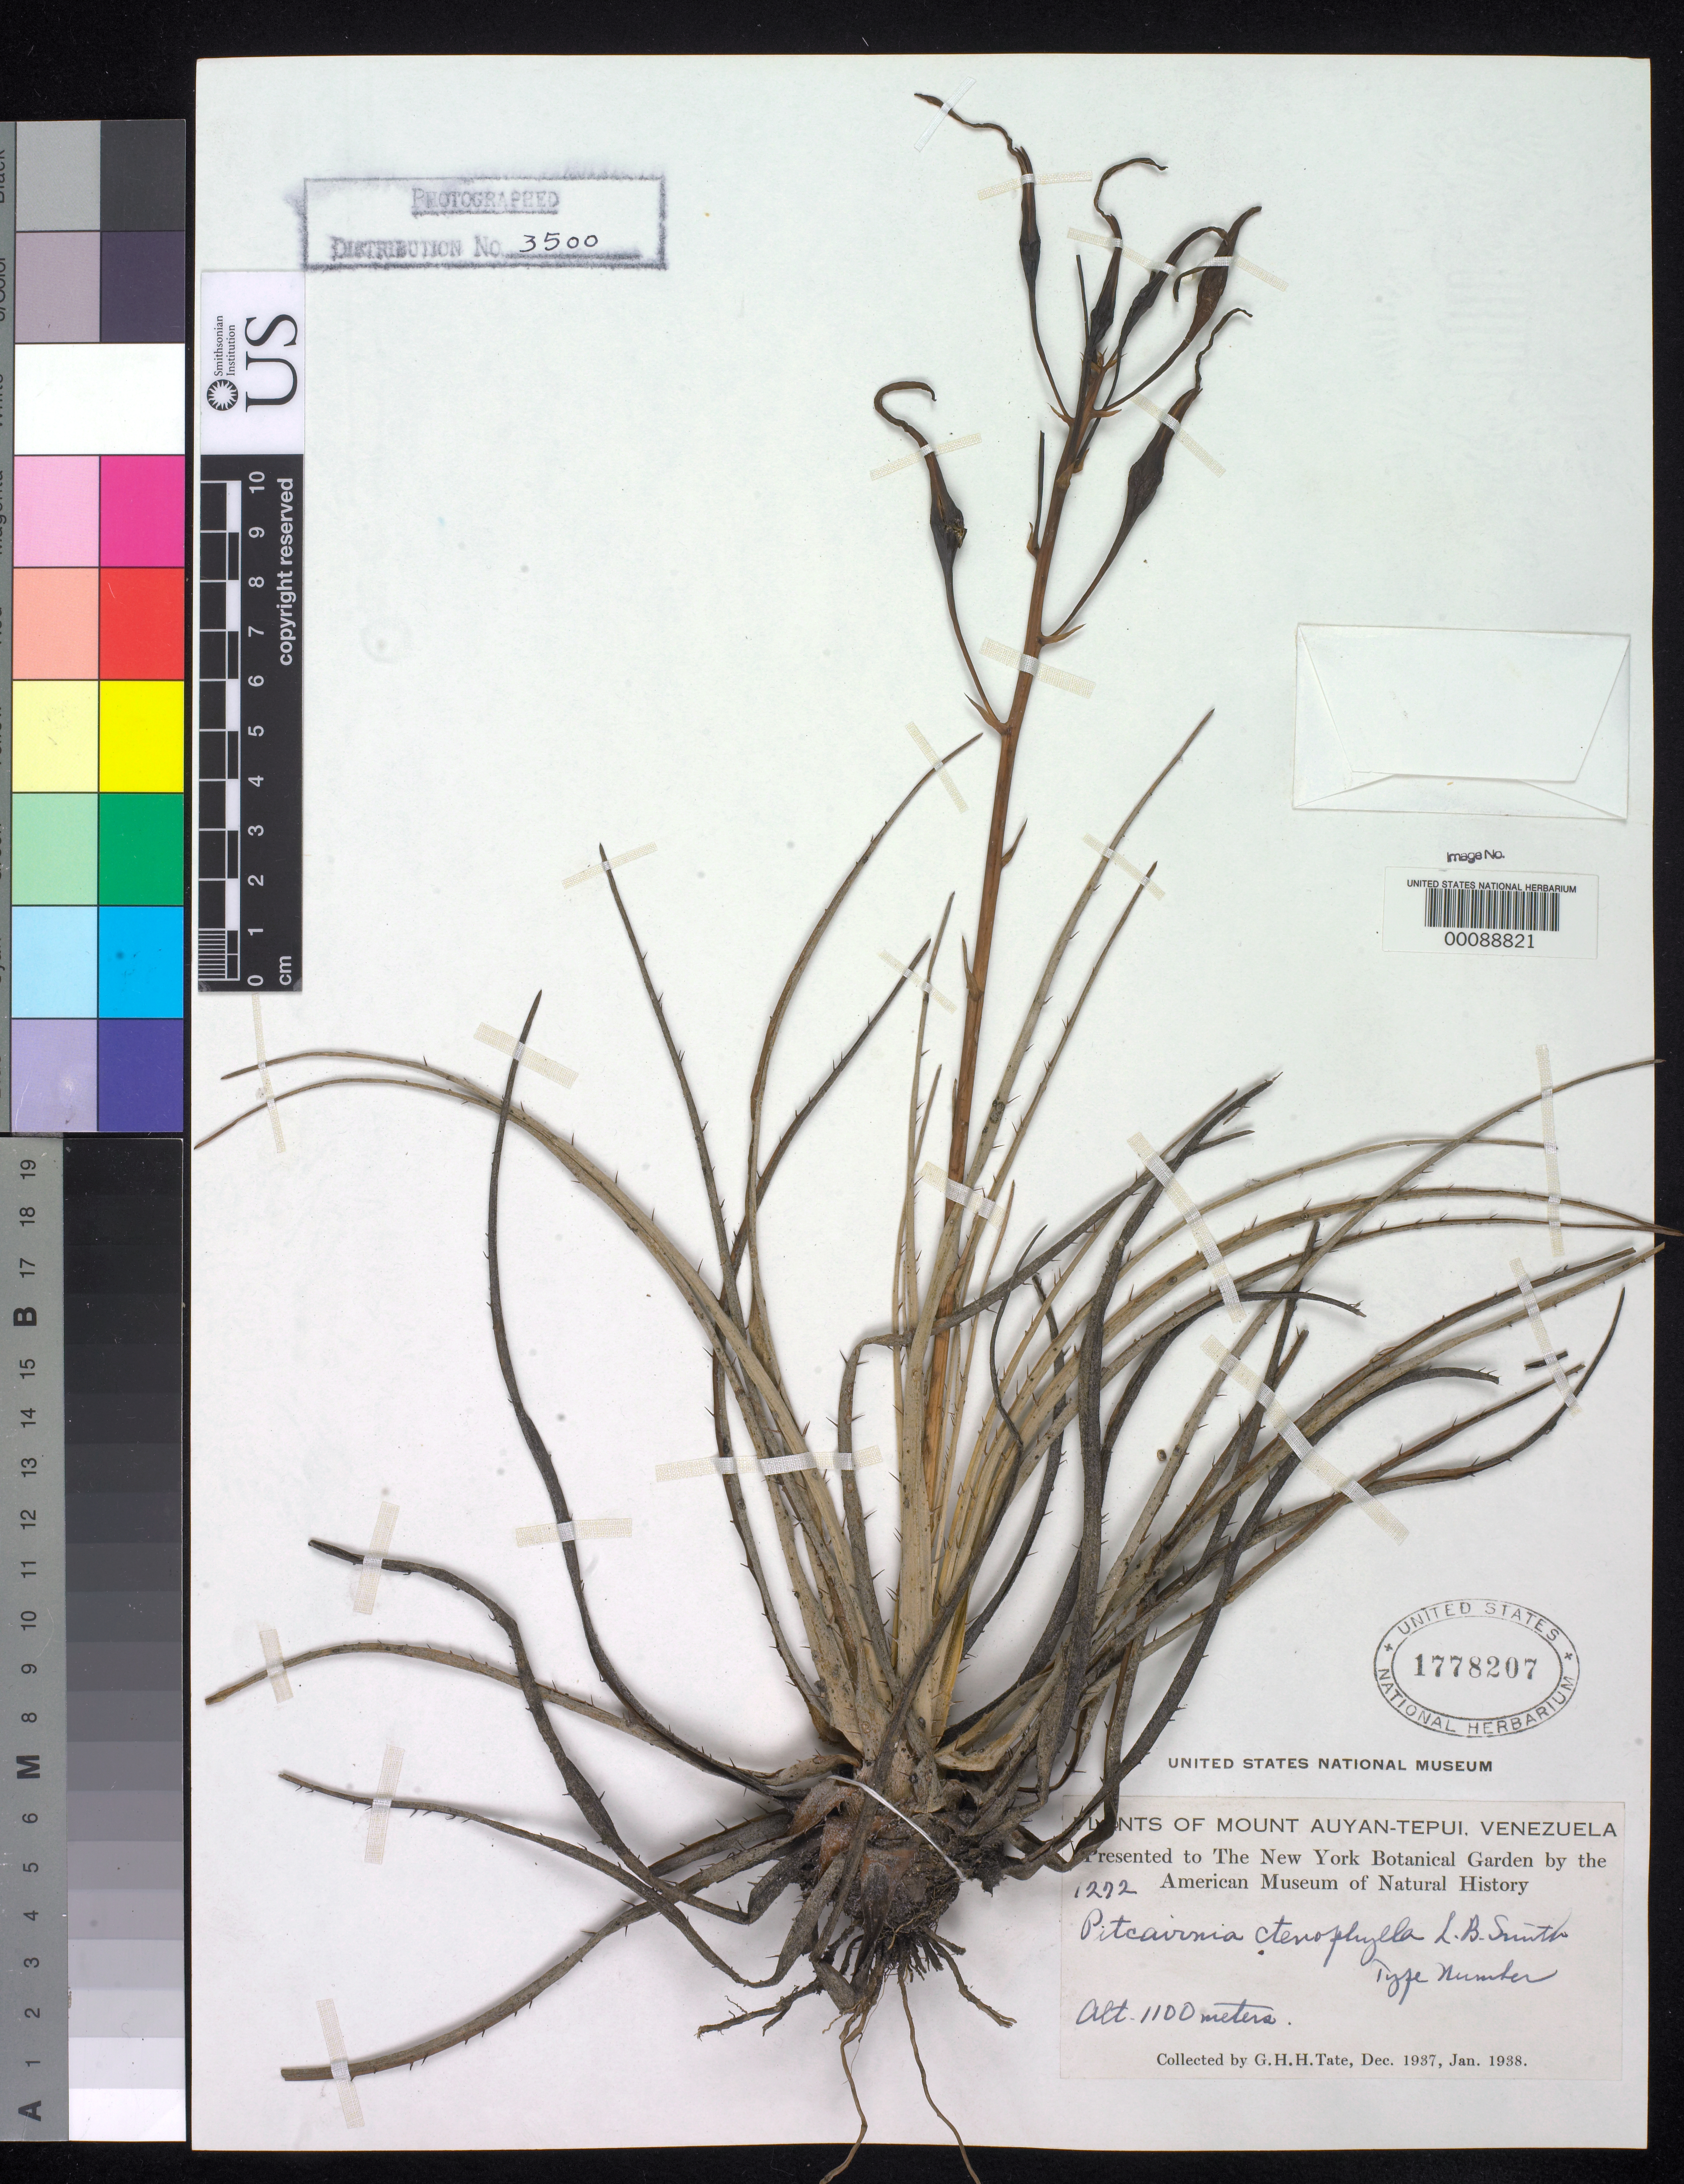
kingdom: Plantae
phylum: Tracheophyta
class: Liliopsida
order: Poales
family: Bromeliaceae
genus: Pitcairnia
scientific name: Pitcairnia ctenophylla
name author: L.B. Sm. in Gleason & Killip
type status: Isotype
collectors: G. H. H.Tate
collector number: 1272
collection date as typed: Dec 1937 to -- Jan 1938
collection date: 1937-12/1938-01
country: Venezuela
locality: Mt. Auyan-Tepui.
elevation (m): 1100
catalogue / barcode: US 1778207